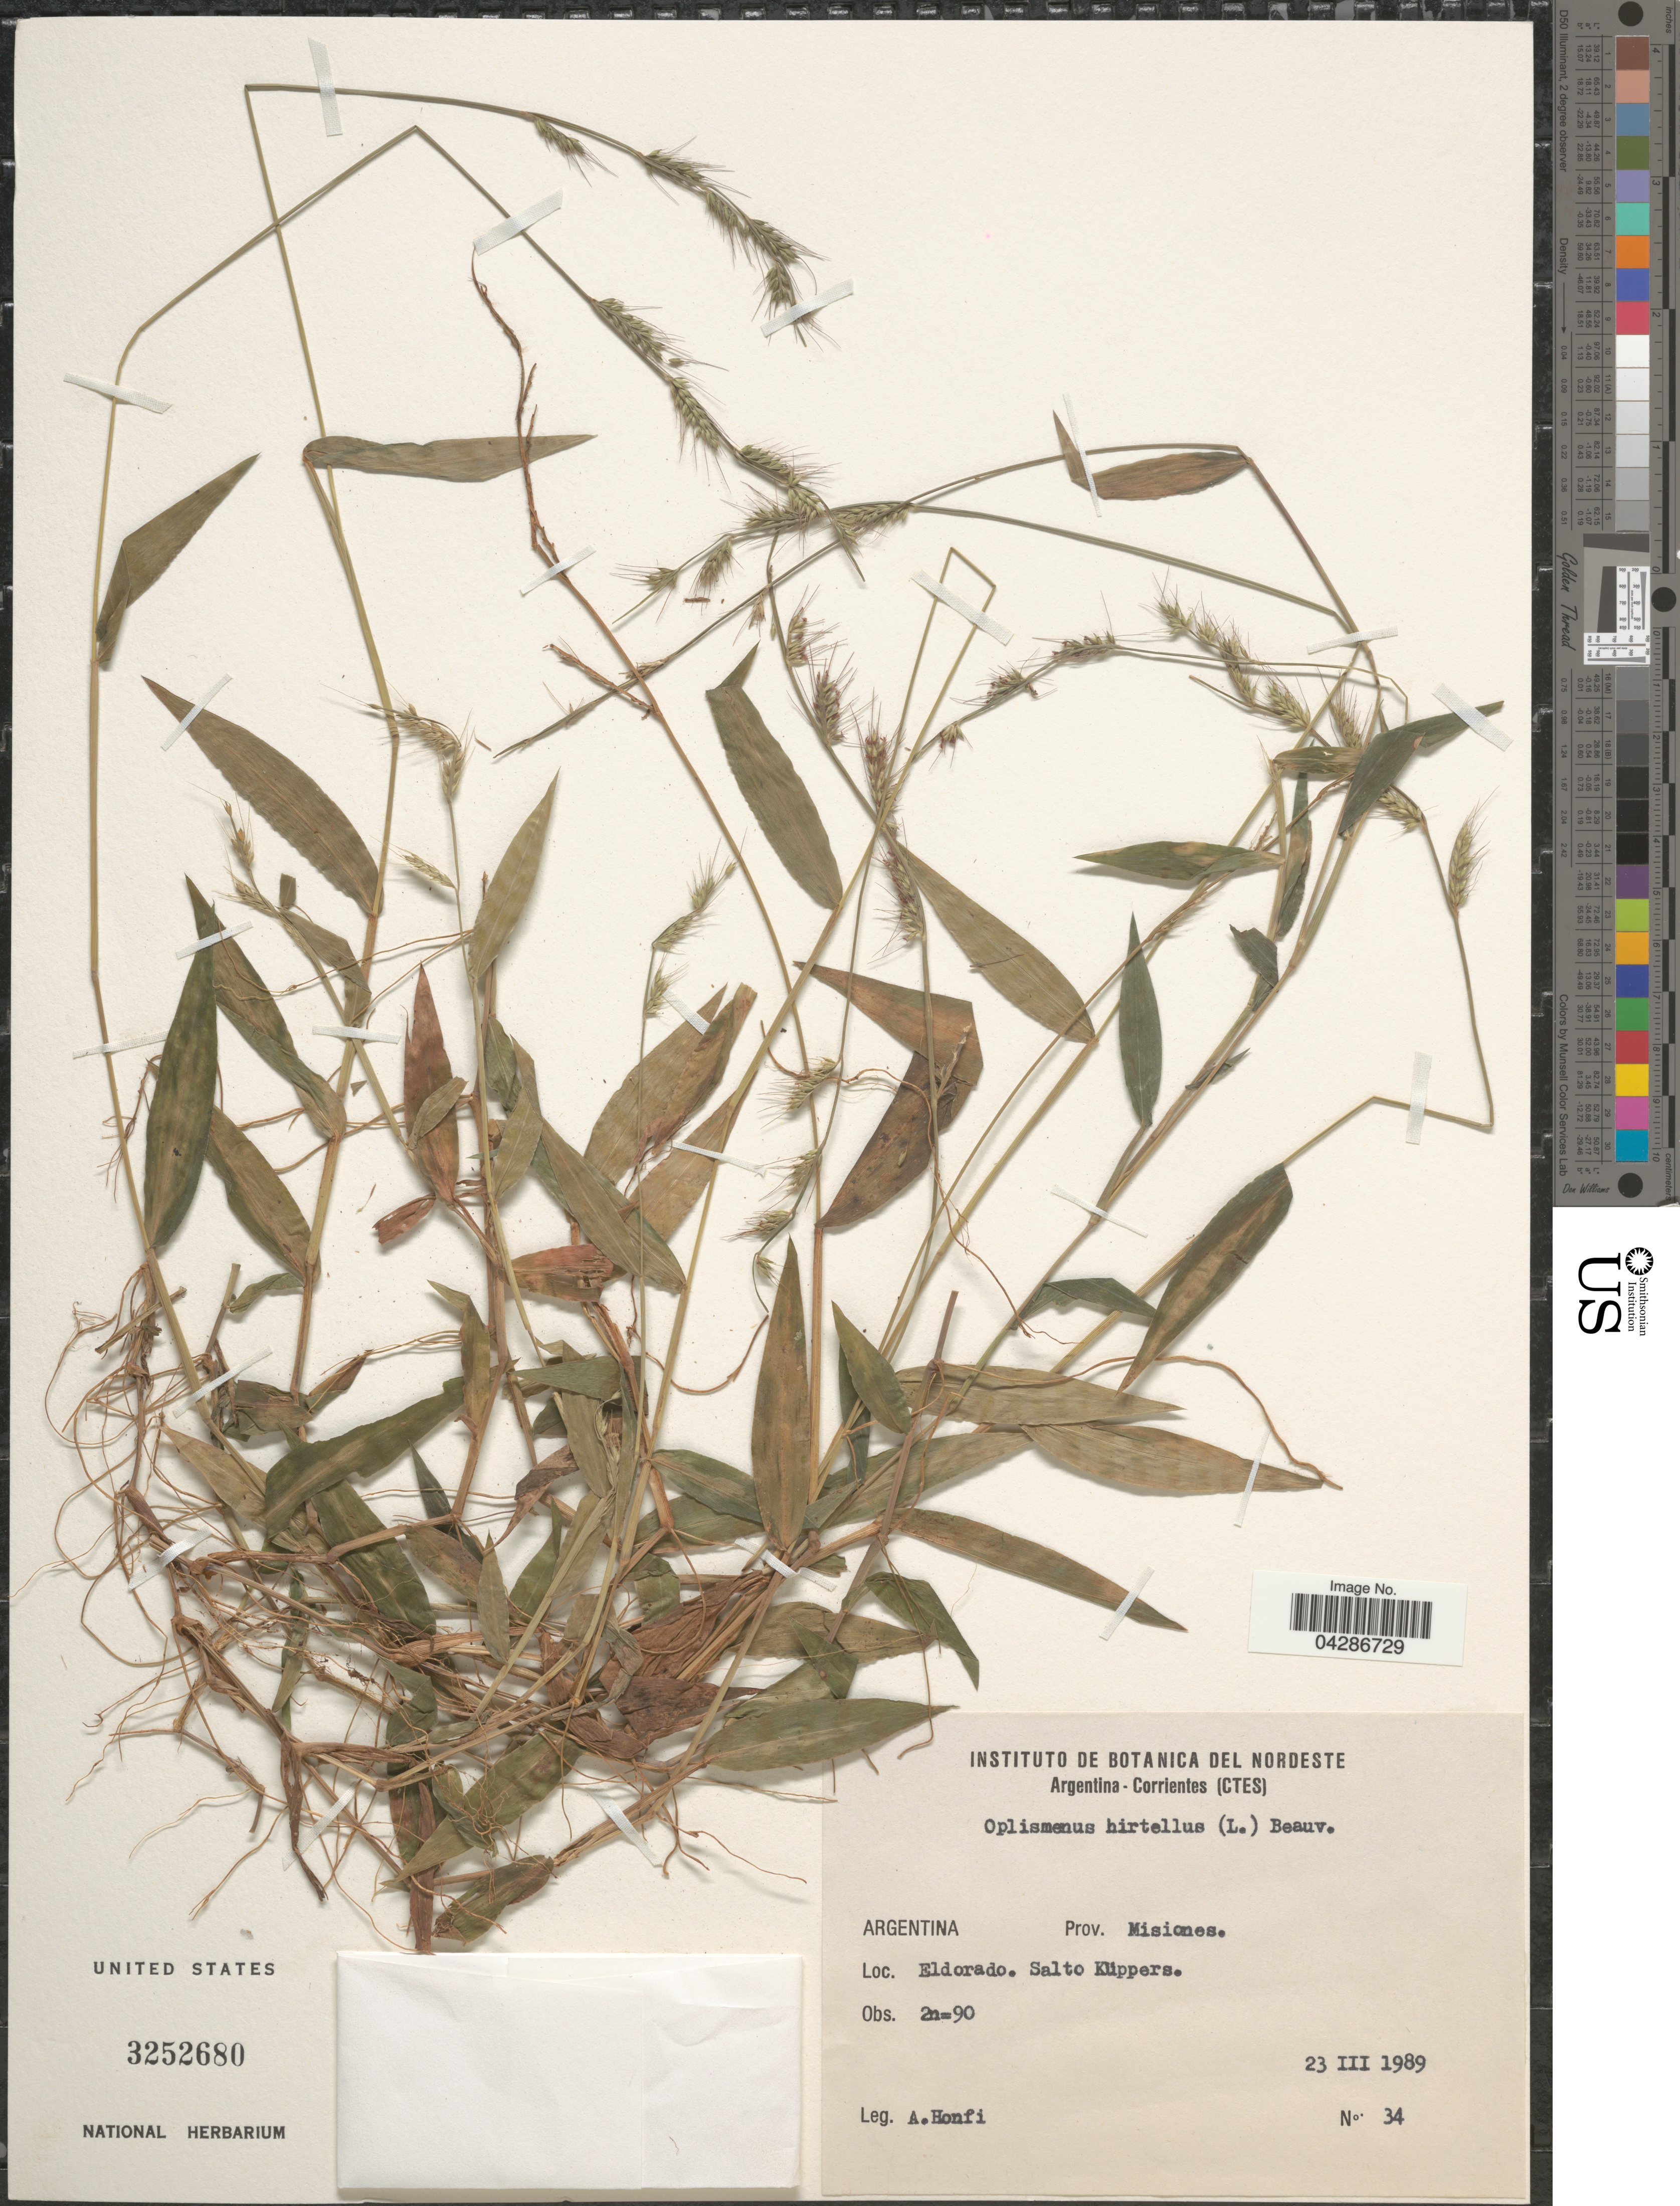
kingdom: Plantae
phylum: Tracheophyta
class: Liliopsida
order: Poales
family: Poaceae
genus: Oplismenus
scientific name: Oplismenus hirtellus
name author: (L.) P. Beauv.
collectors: A. Honfi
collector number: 34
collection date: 1989-03-23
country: Argentina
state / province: Misiones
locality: Eldorado. Salto Küppers.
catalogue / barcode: US 3252680